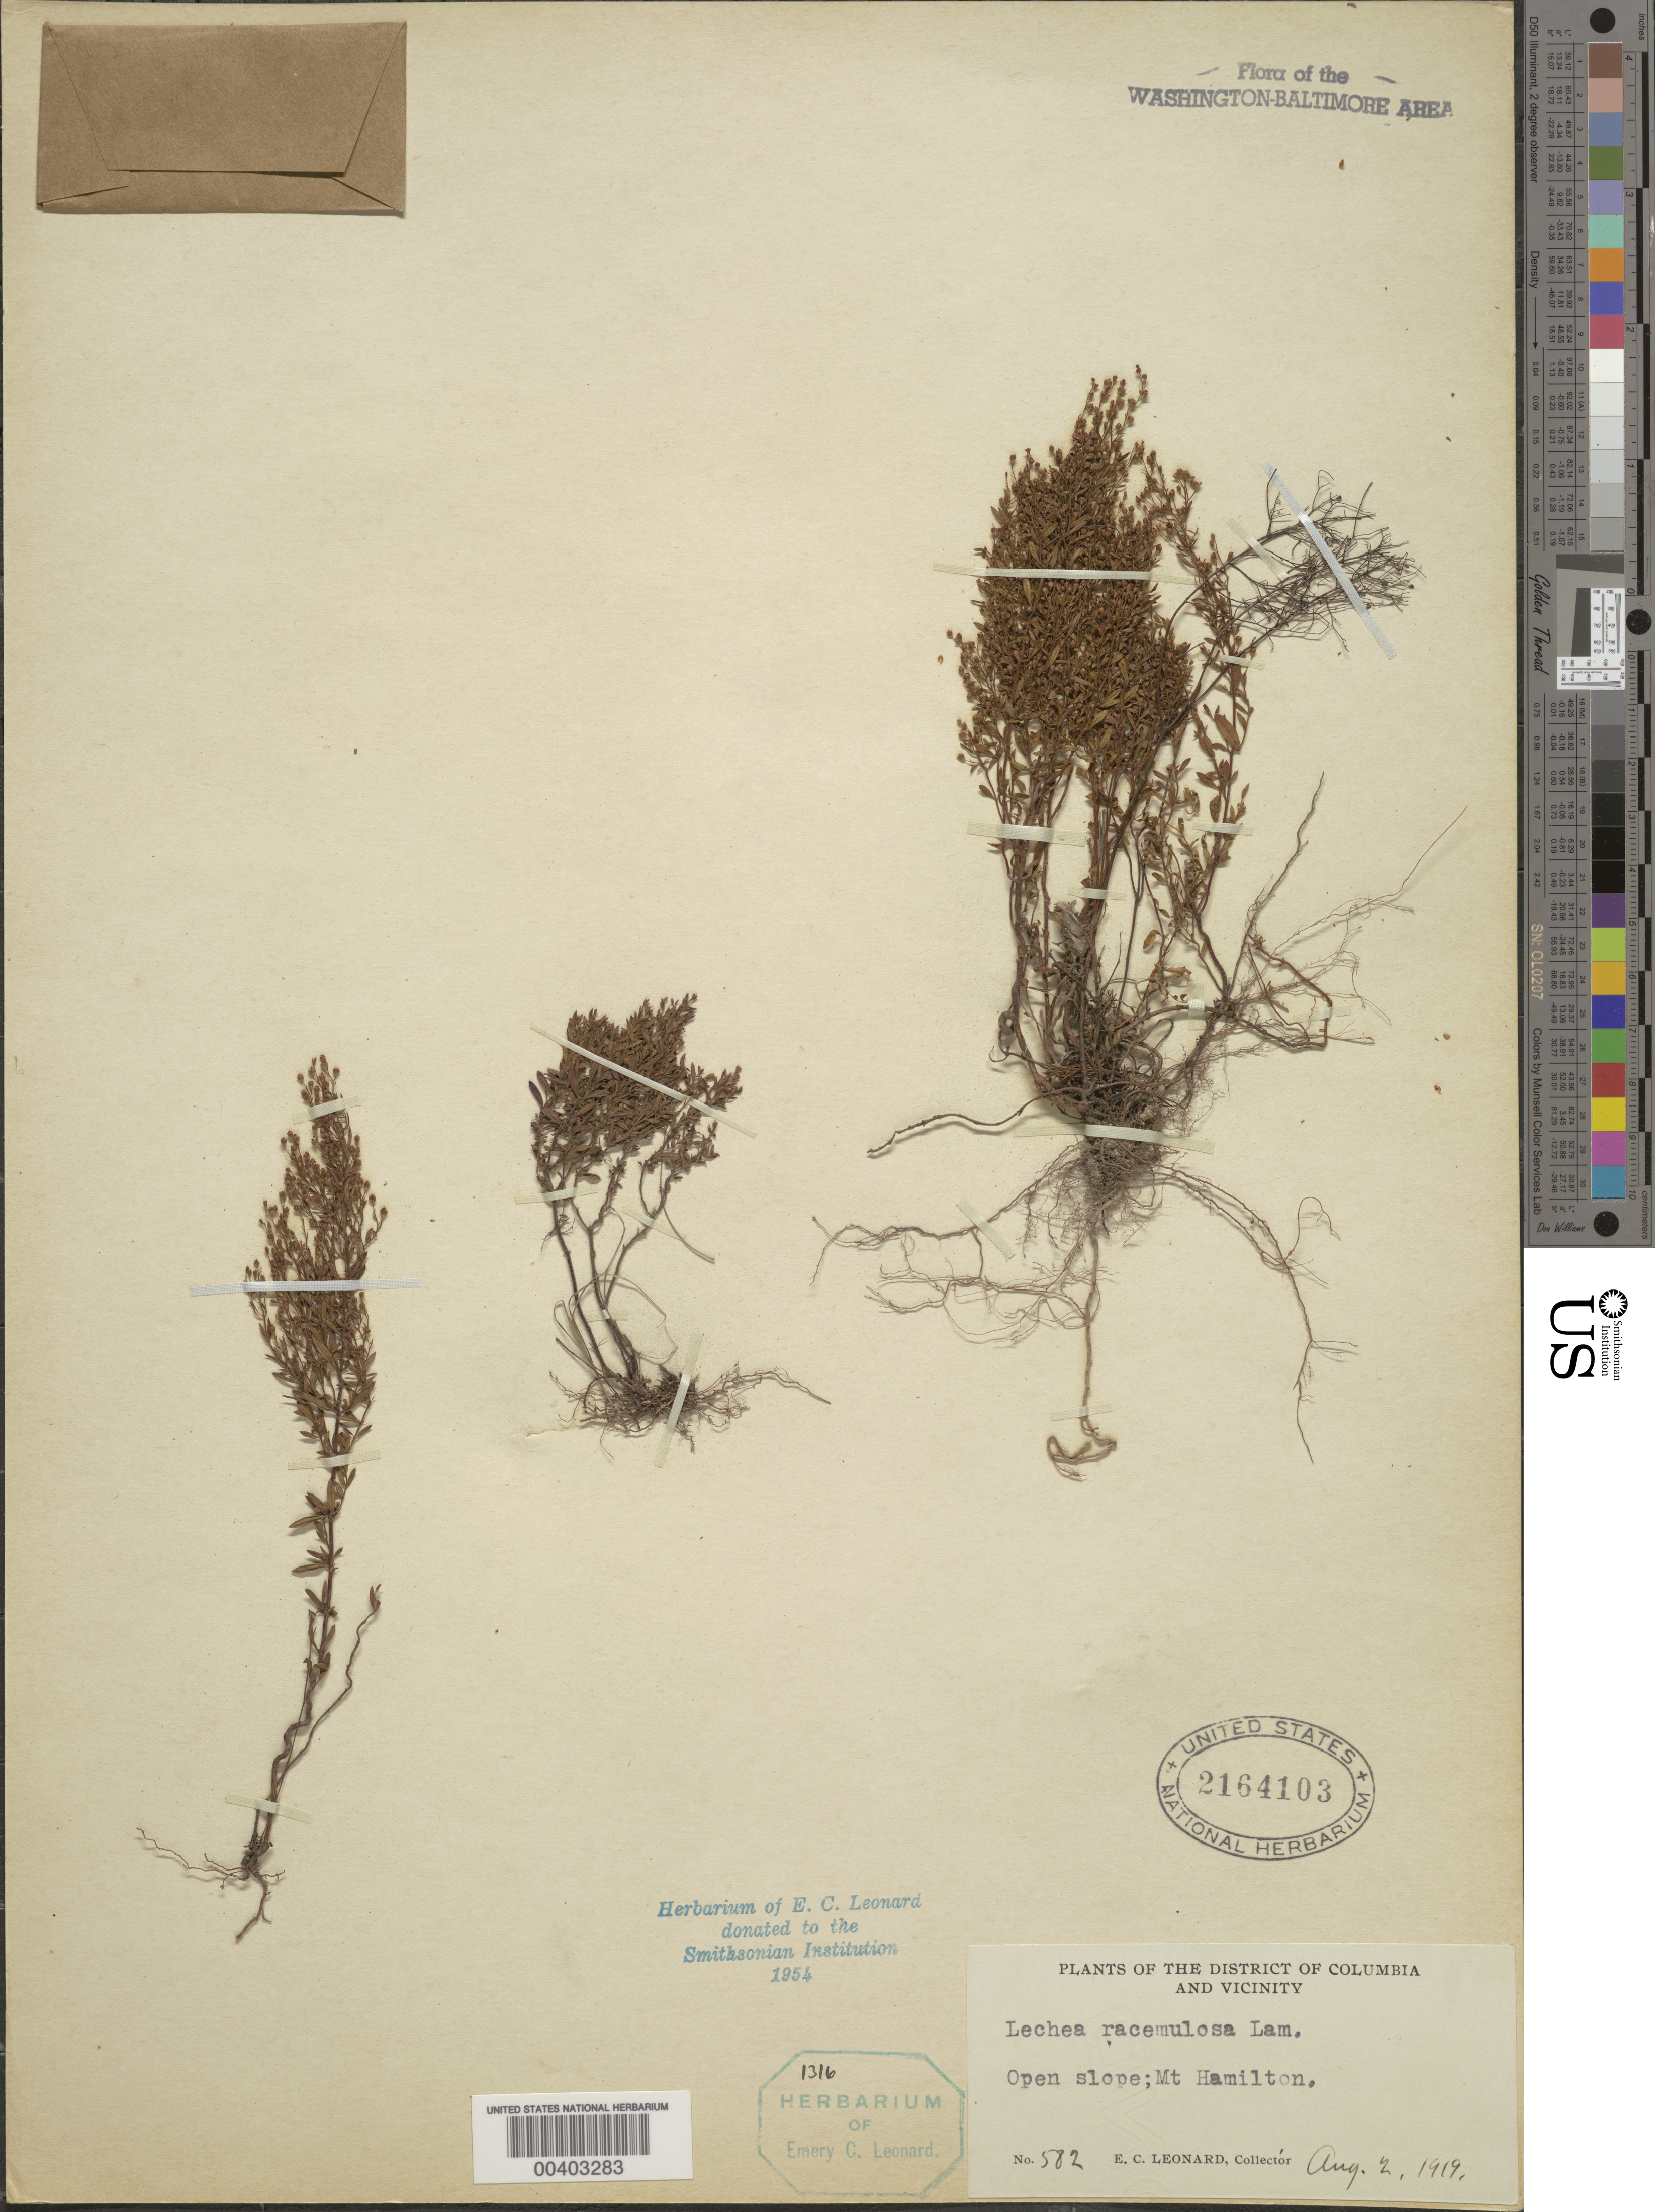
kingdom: Plantae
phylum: Tracheophyta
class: Magnoliopsida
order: Malvales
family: Cistaceae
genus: Lechea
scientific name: Lechea racemulosa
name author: Michx.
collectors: E. C. Leonard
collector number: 582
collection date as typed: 02 Aug 1919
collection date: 1919-08-02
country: United States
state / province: District of Columbia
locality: Mount Hamilton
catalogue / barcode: US 2164103